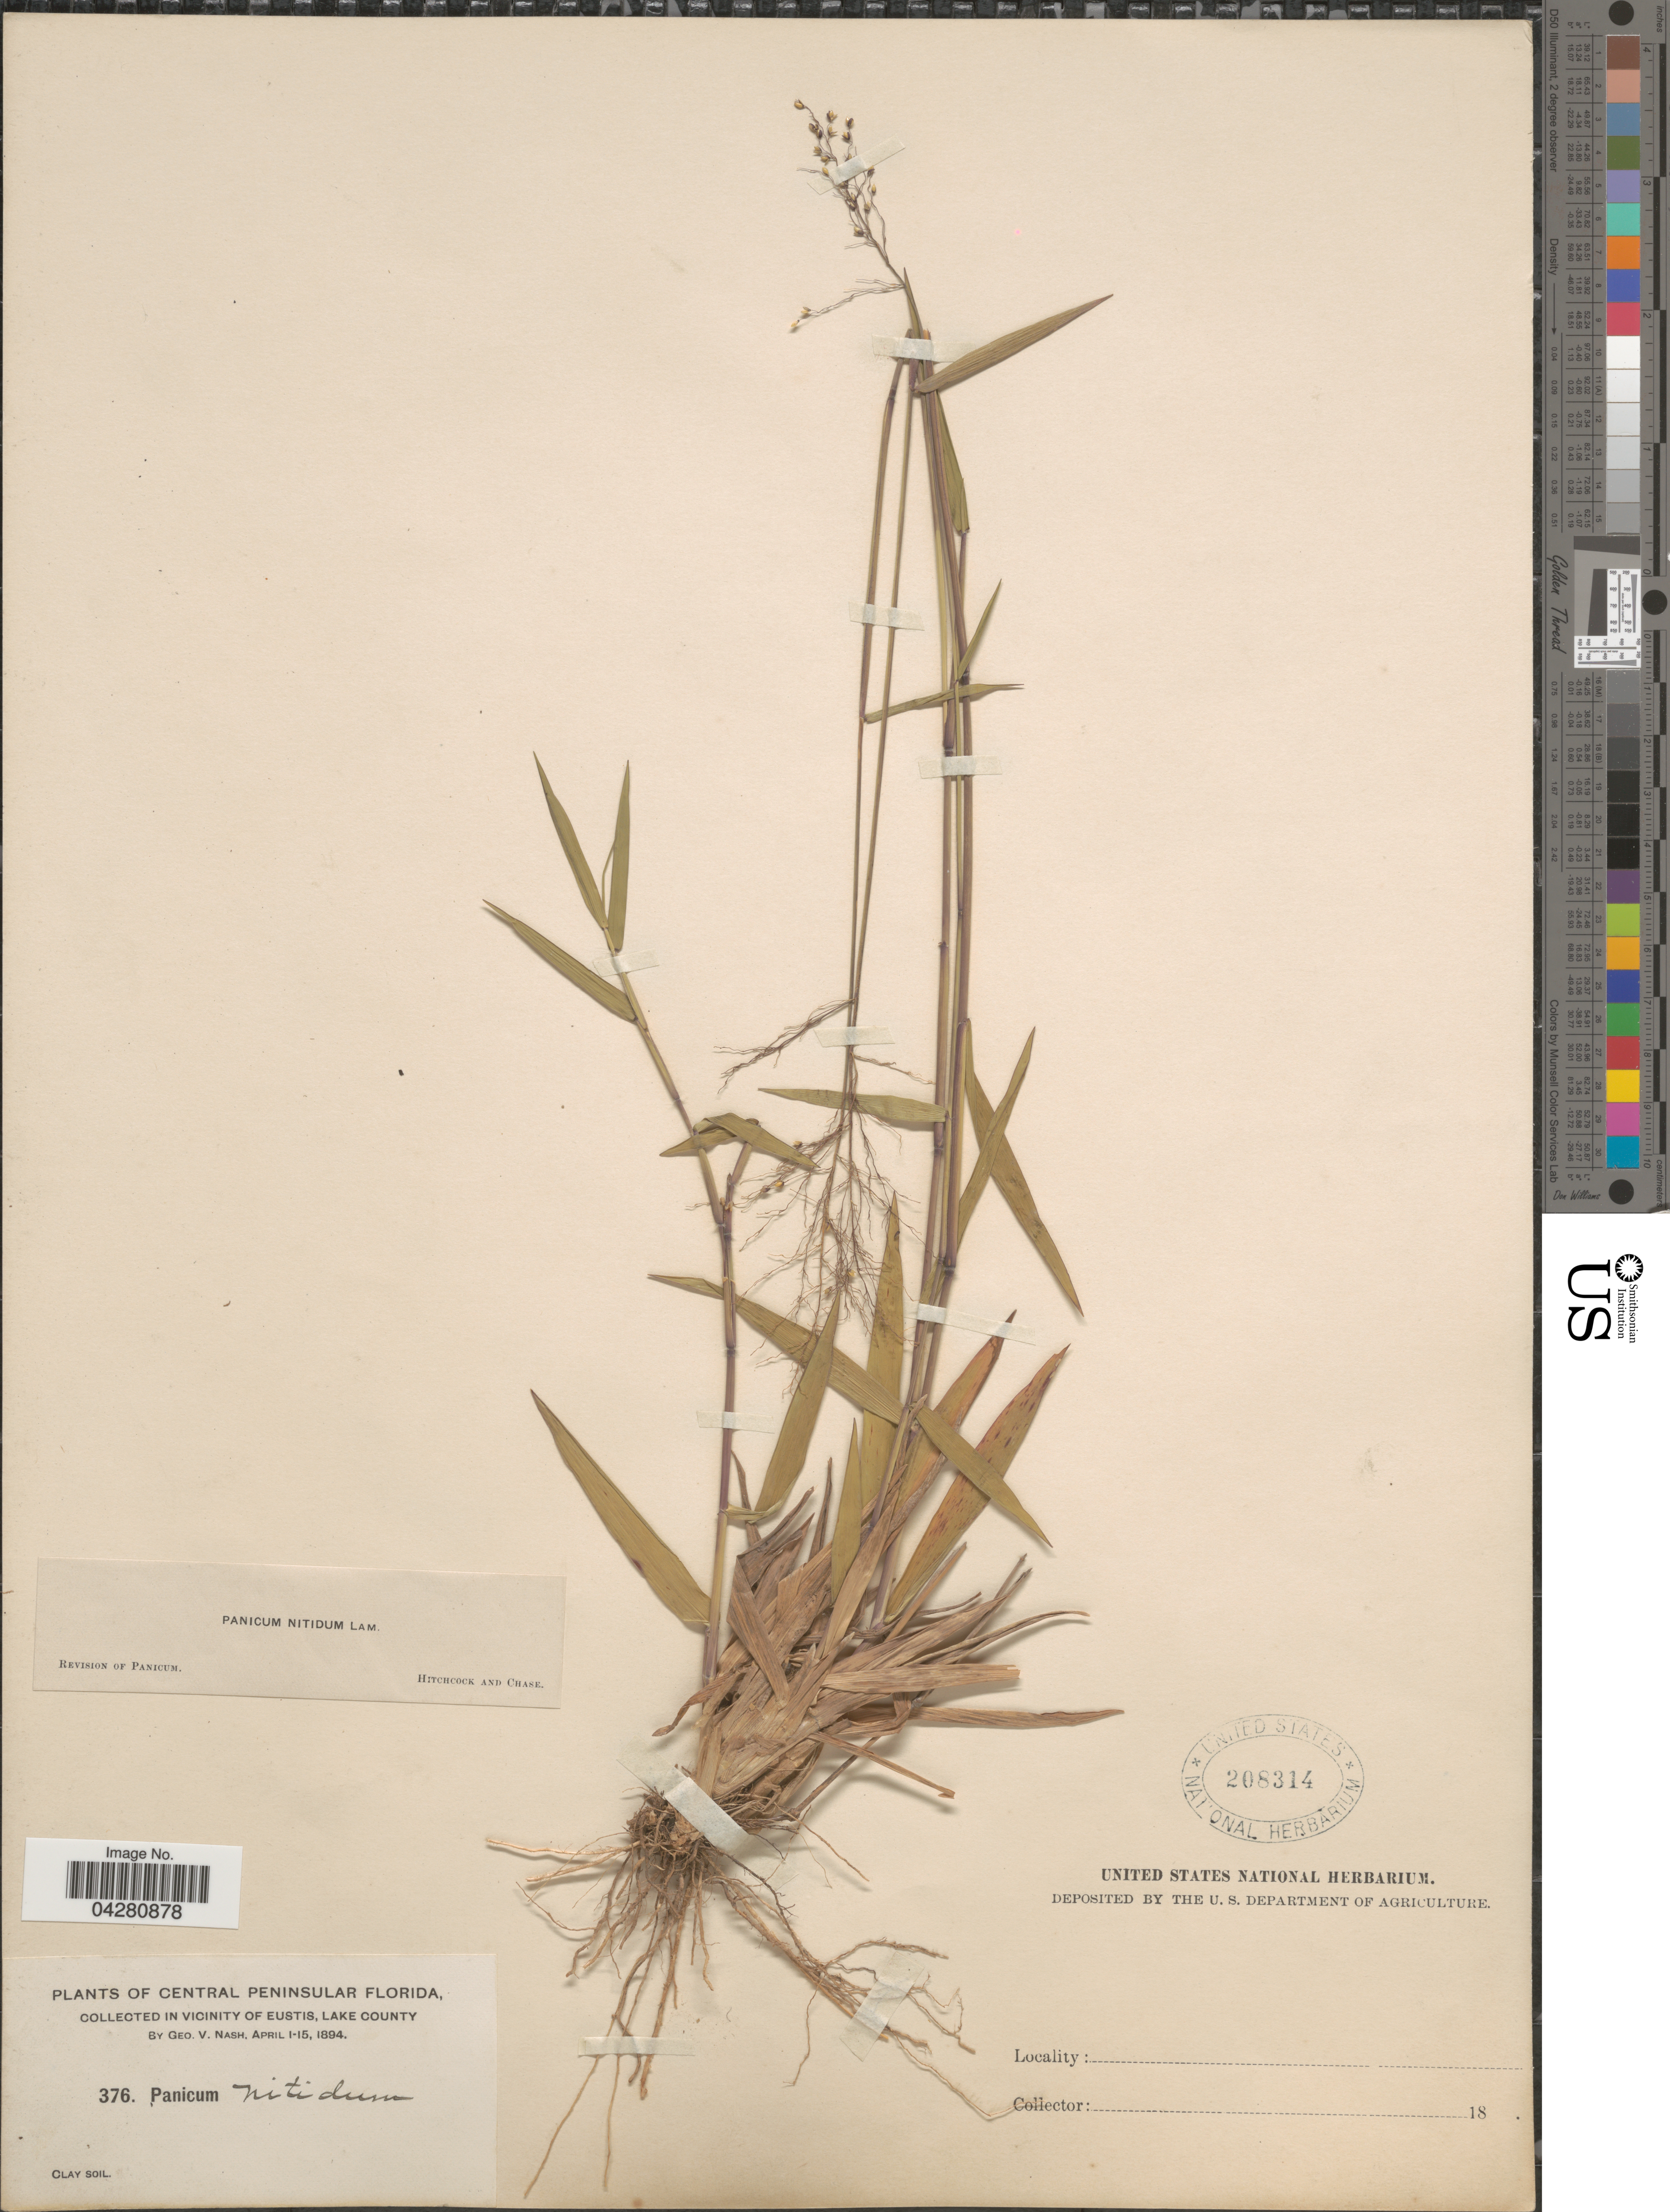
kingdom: Plantae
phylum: Tracheophyta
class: Liliopsida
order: Poales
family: Poaceae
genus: Dichanthelium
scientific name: Dichanthelium dichotomum var. dichotomum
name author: (L.) Gould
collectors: G. V. Nash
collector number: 375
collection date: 1894-04-01/1894-04-15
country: United States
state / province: Florida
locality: Central Peninsular Florida. In Vicinity of Eustis, Lake County. Clay soil.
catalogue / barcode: US 208314